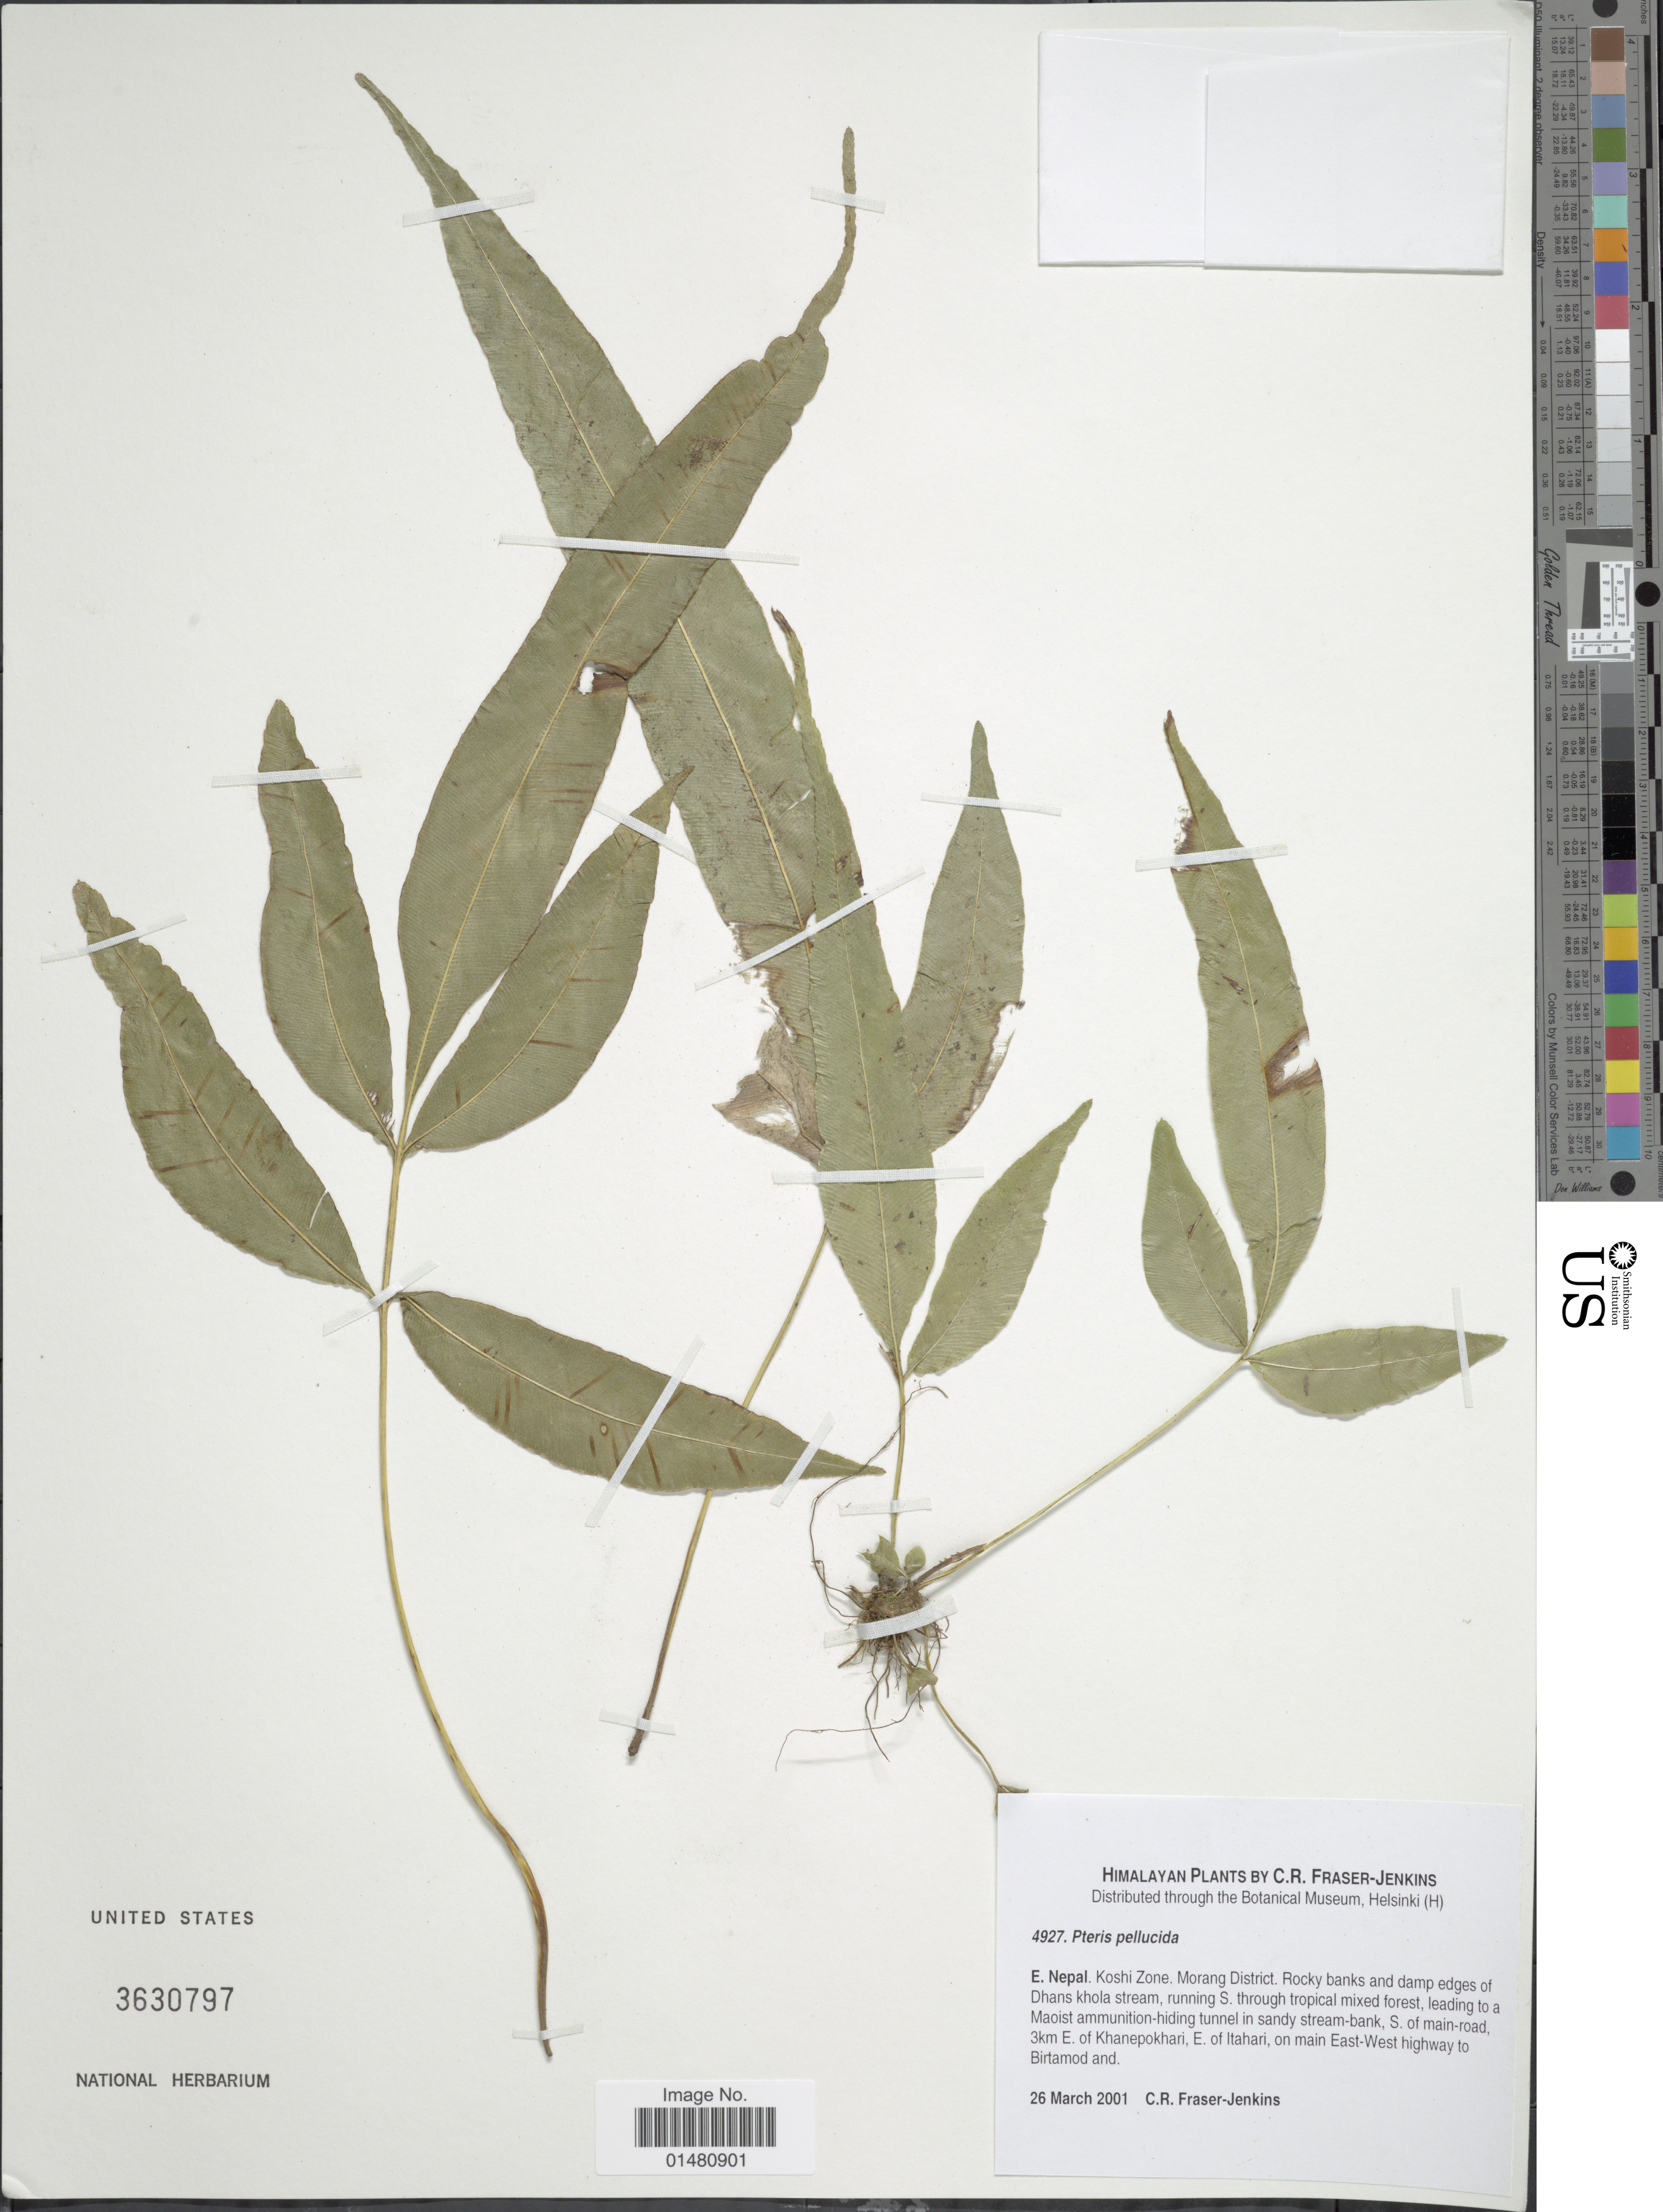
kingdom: Plantae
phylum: Tracheophyta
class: Polypodiopsida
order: Polypodiales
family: Pteridaceae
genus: Pteris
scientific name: Pteris pellucida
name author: C. Presl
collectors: C. R. Fraser-Jenkins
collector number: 4927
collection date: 2001-03-26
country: Nepal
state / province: Kosi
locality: E. Nepal. Koshi Zone. Morang District. Rocky banks and damp edges of Dhanks khola stream, runnig S. through tropical mixed forest, leading to a Maoist ammunition-hiding tunnel sandy stream-bank, S. of main road, 3km E. of Khanepokhari, E of Itahari, on main East-West highway to Birtamod and. Himalayan plants.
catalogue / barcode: US 3630797